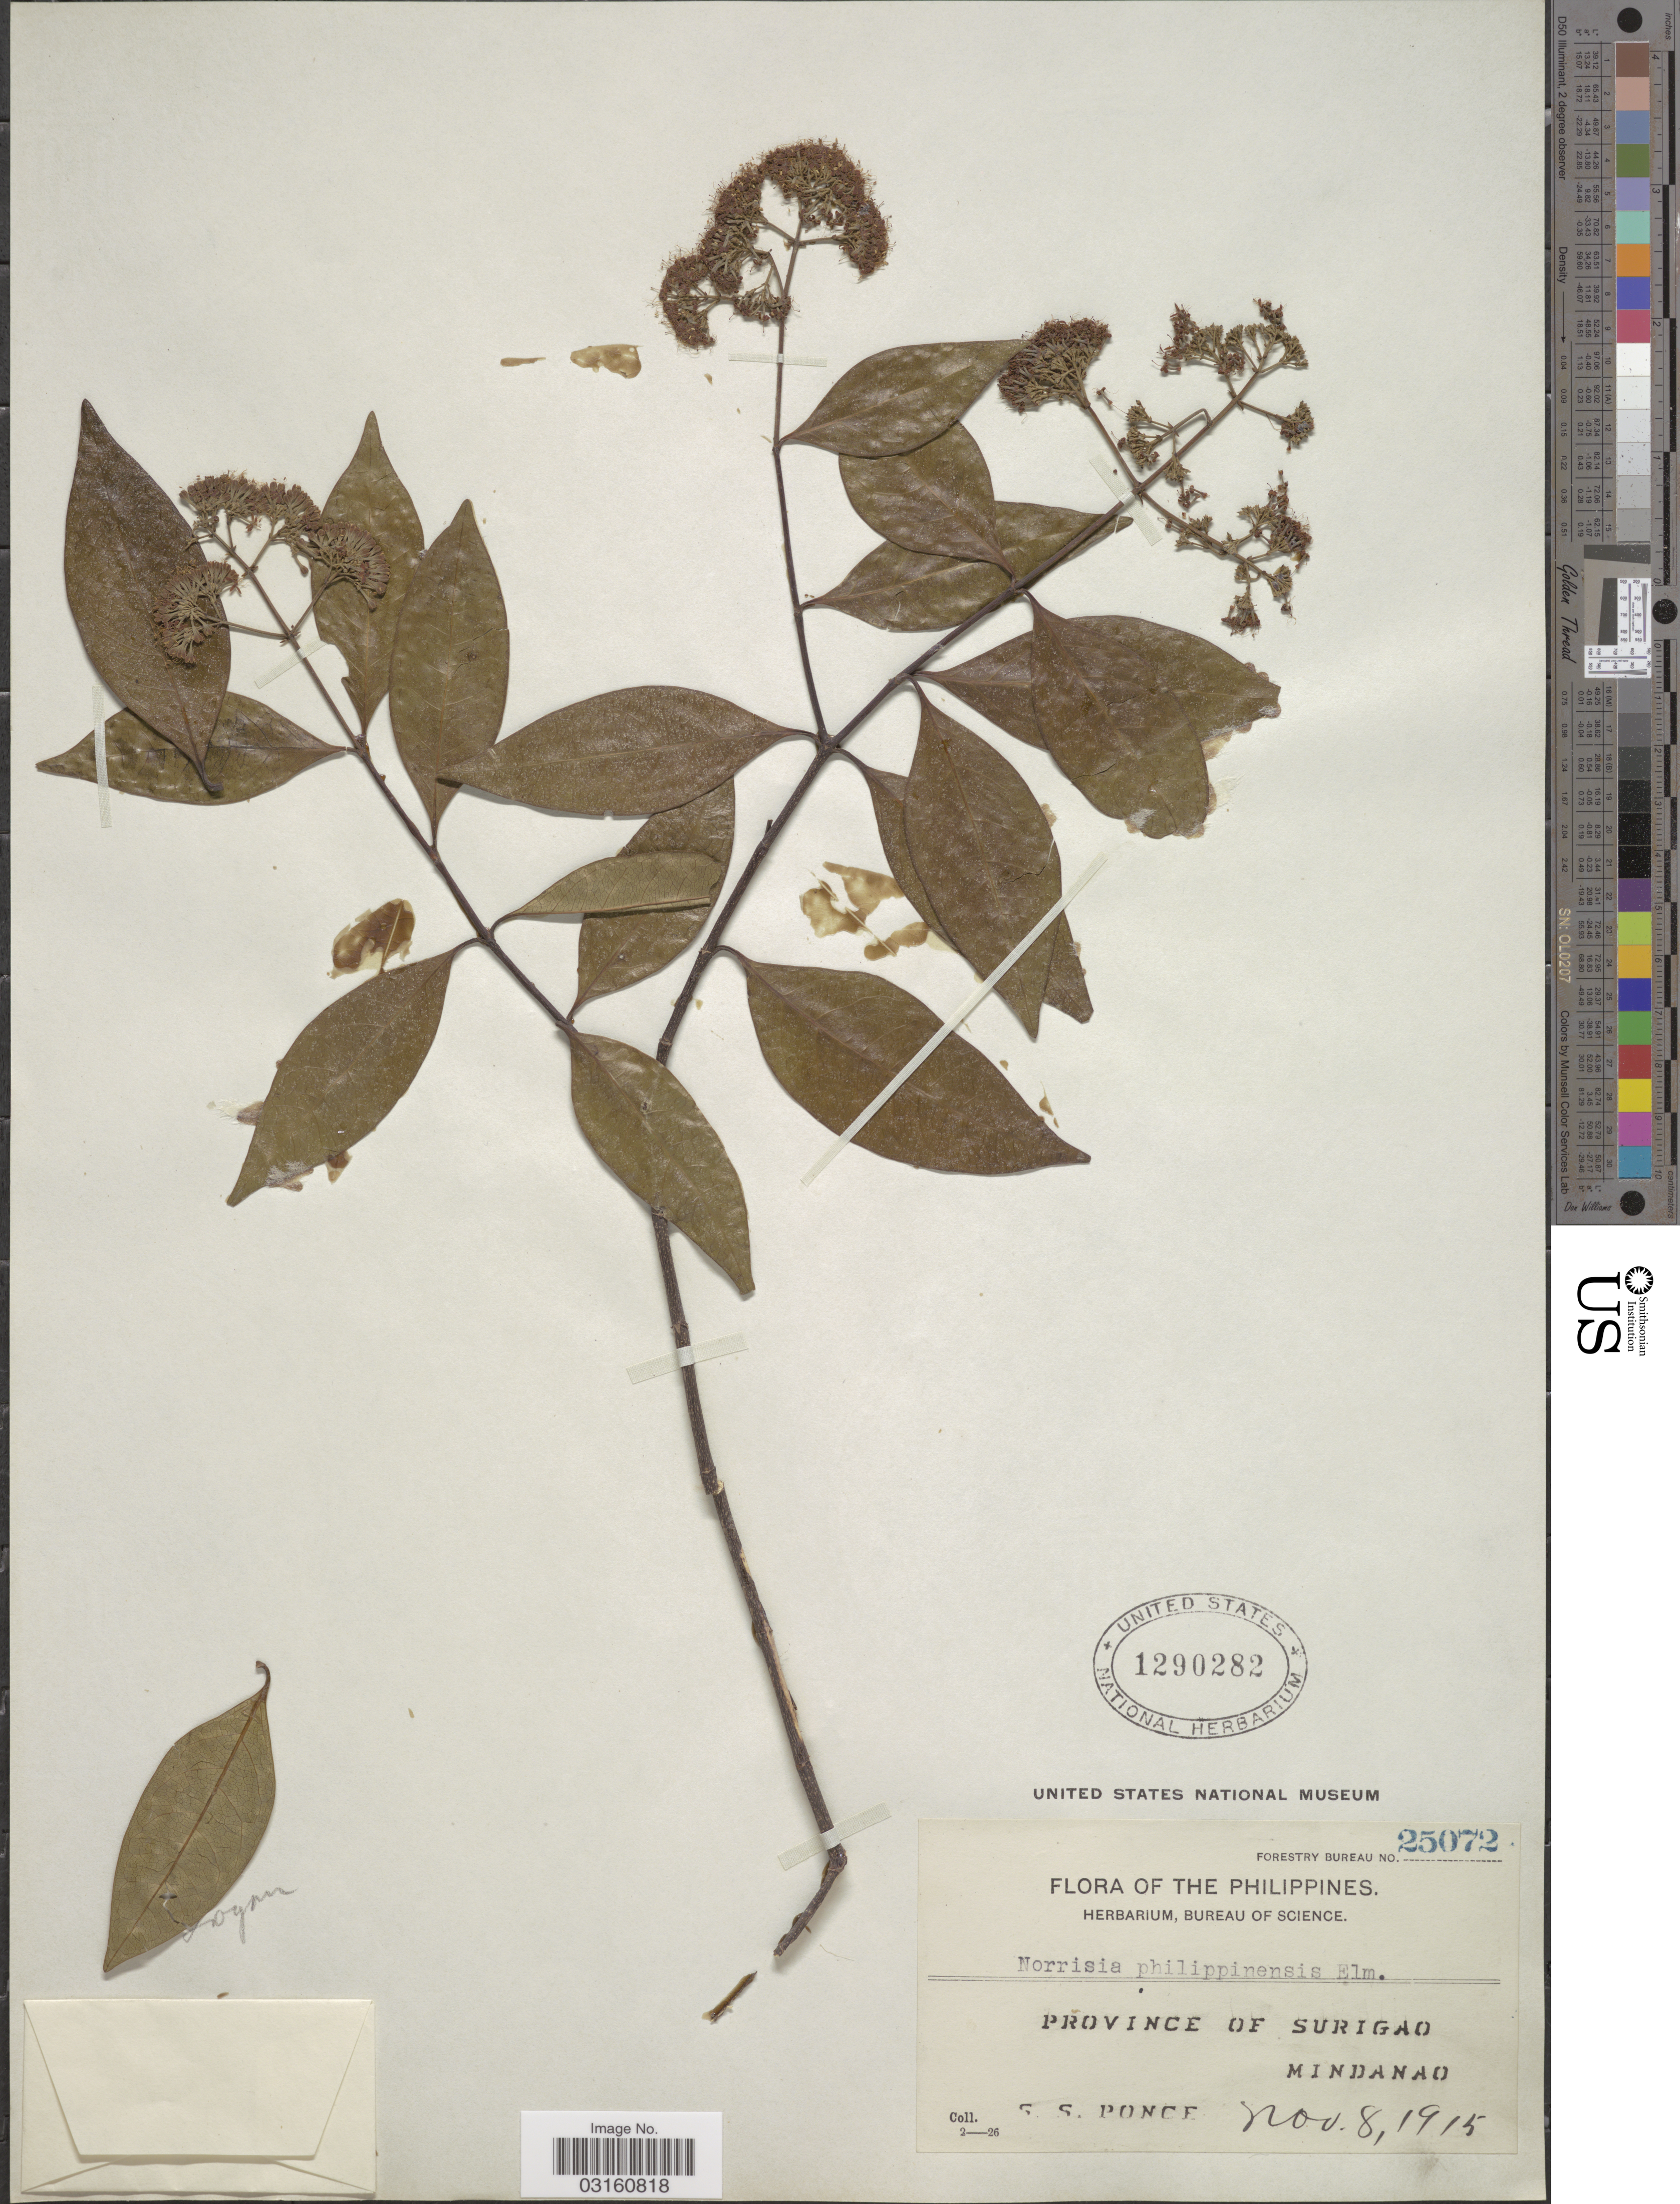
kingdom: Plantae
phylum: Tracheophyta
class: Magnoliopsida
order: Gentianales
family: Loganiaceae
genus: Norrisia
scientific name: Norrisia philippinensis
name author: Elmer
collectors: S. Ponce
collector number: Forestry Bureau 25072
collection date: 1915-11-08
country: Philippines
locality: Province of Surigao. Mindanao.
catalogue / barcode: US 1290282